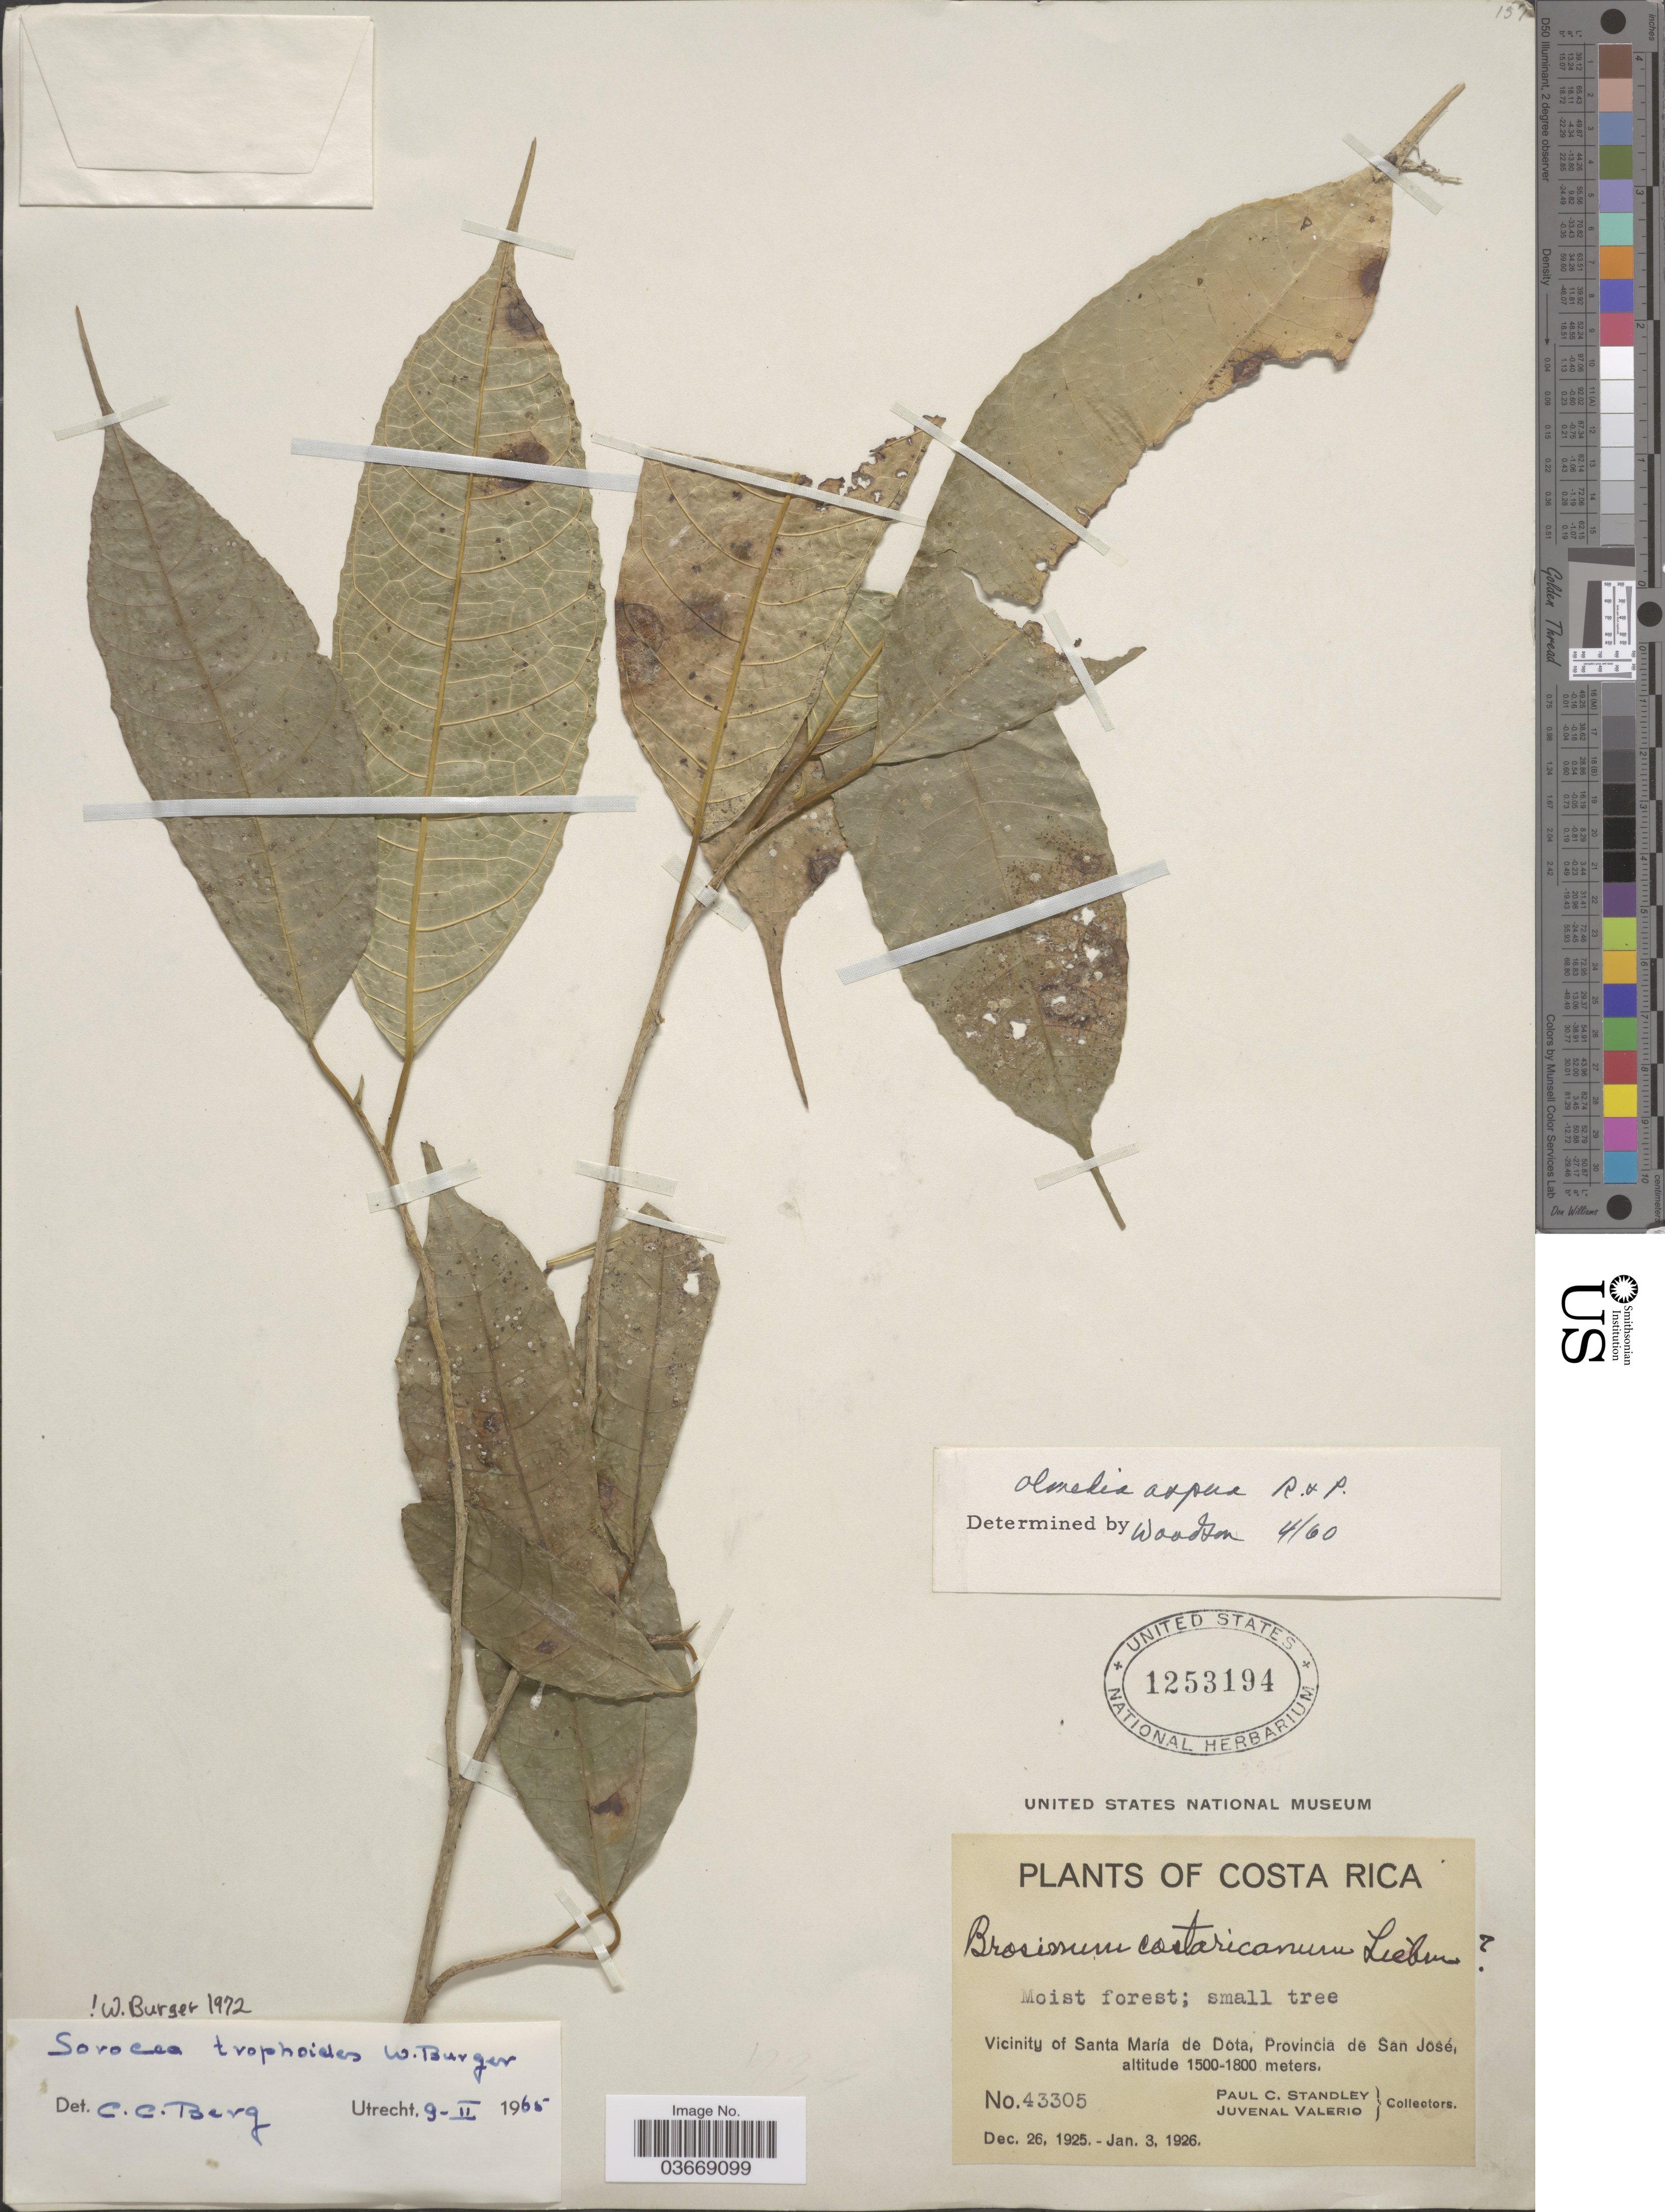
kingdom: Plantae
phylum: Tracheophyta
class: Magnoliopsida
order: Rosales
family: Moraceae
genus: Sorocea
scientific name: Sorocea trophoides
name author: W.C. Burger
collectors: P. C. Standley & J. Valerio R.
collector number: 43305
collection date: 1925-12-26/1926-01-03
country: Costa Rica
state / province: San José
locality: Vicinity of Santa María de Dota.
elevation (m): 1500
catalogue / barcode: US 1253194